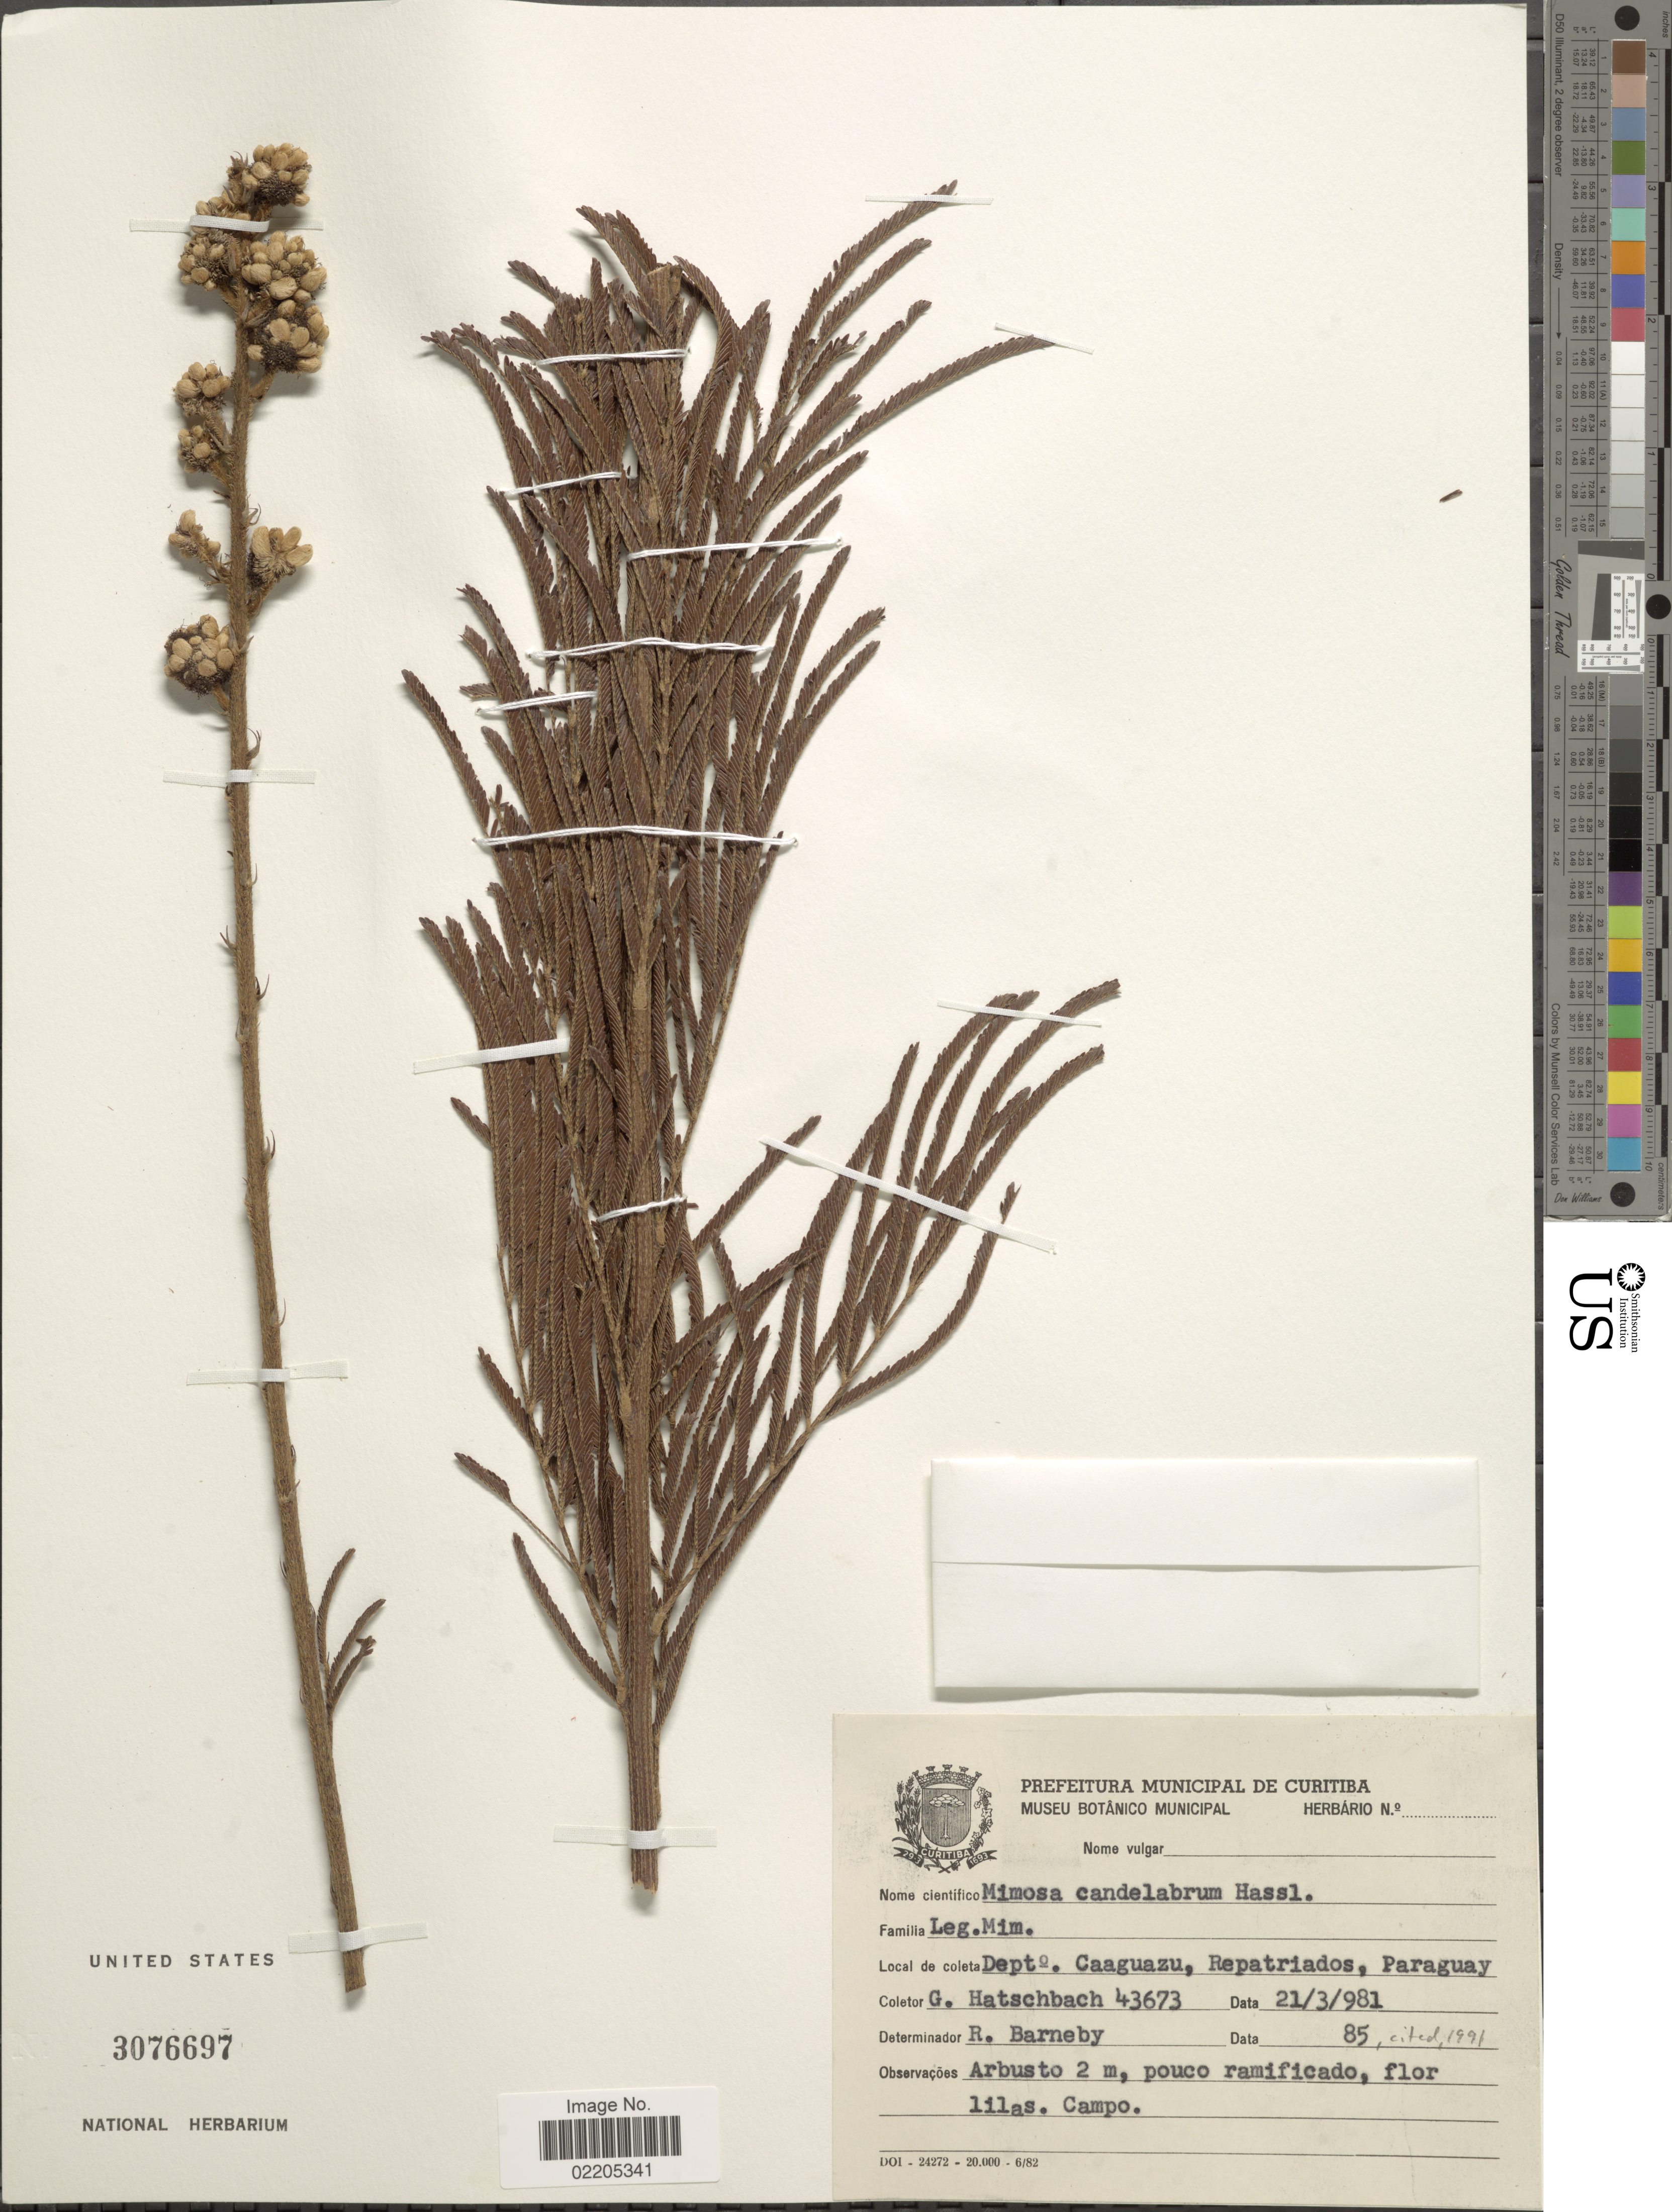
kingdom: Plantae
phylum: Tracheophyta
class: Magnoliopsida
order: Fabales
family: Fabaceae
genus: Mimosa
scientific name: Mimosa candelabrum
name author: Hassl.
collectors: G. Hatschbach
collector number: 43673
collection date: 1981-03-21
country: Paraguay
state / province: Caaguazu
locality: Repatriados.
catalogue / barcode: US 3076697